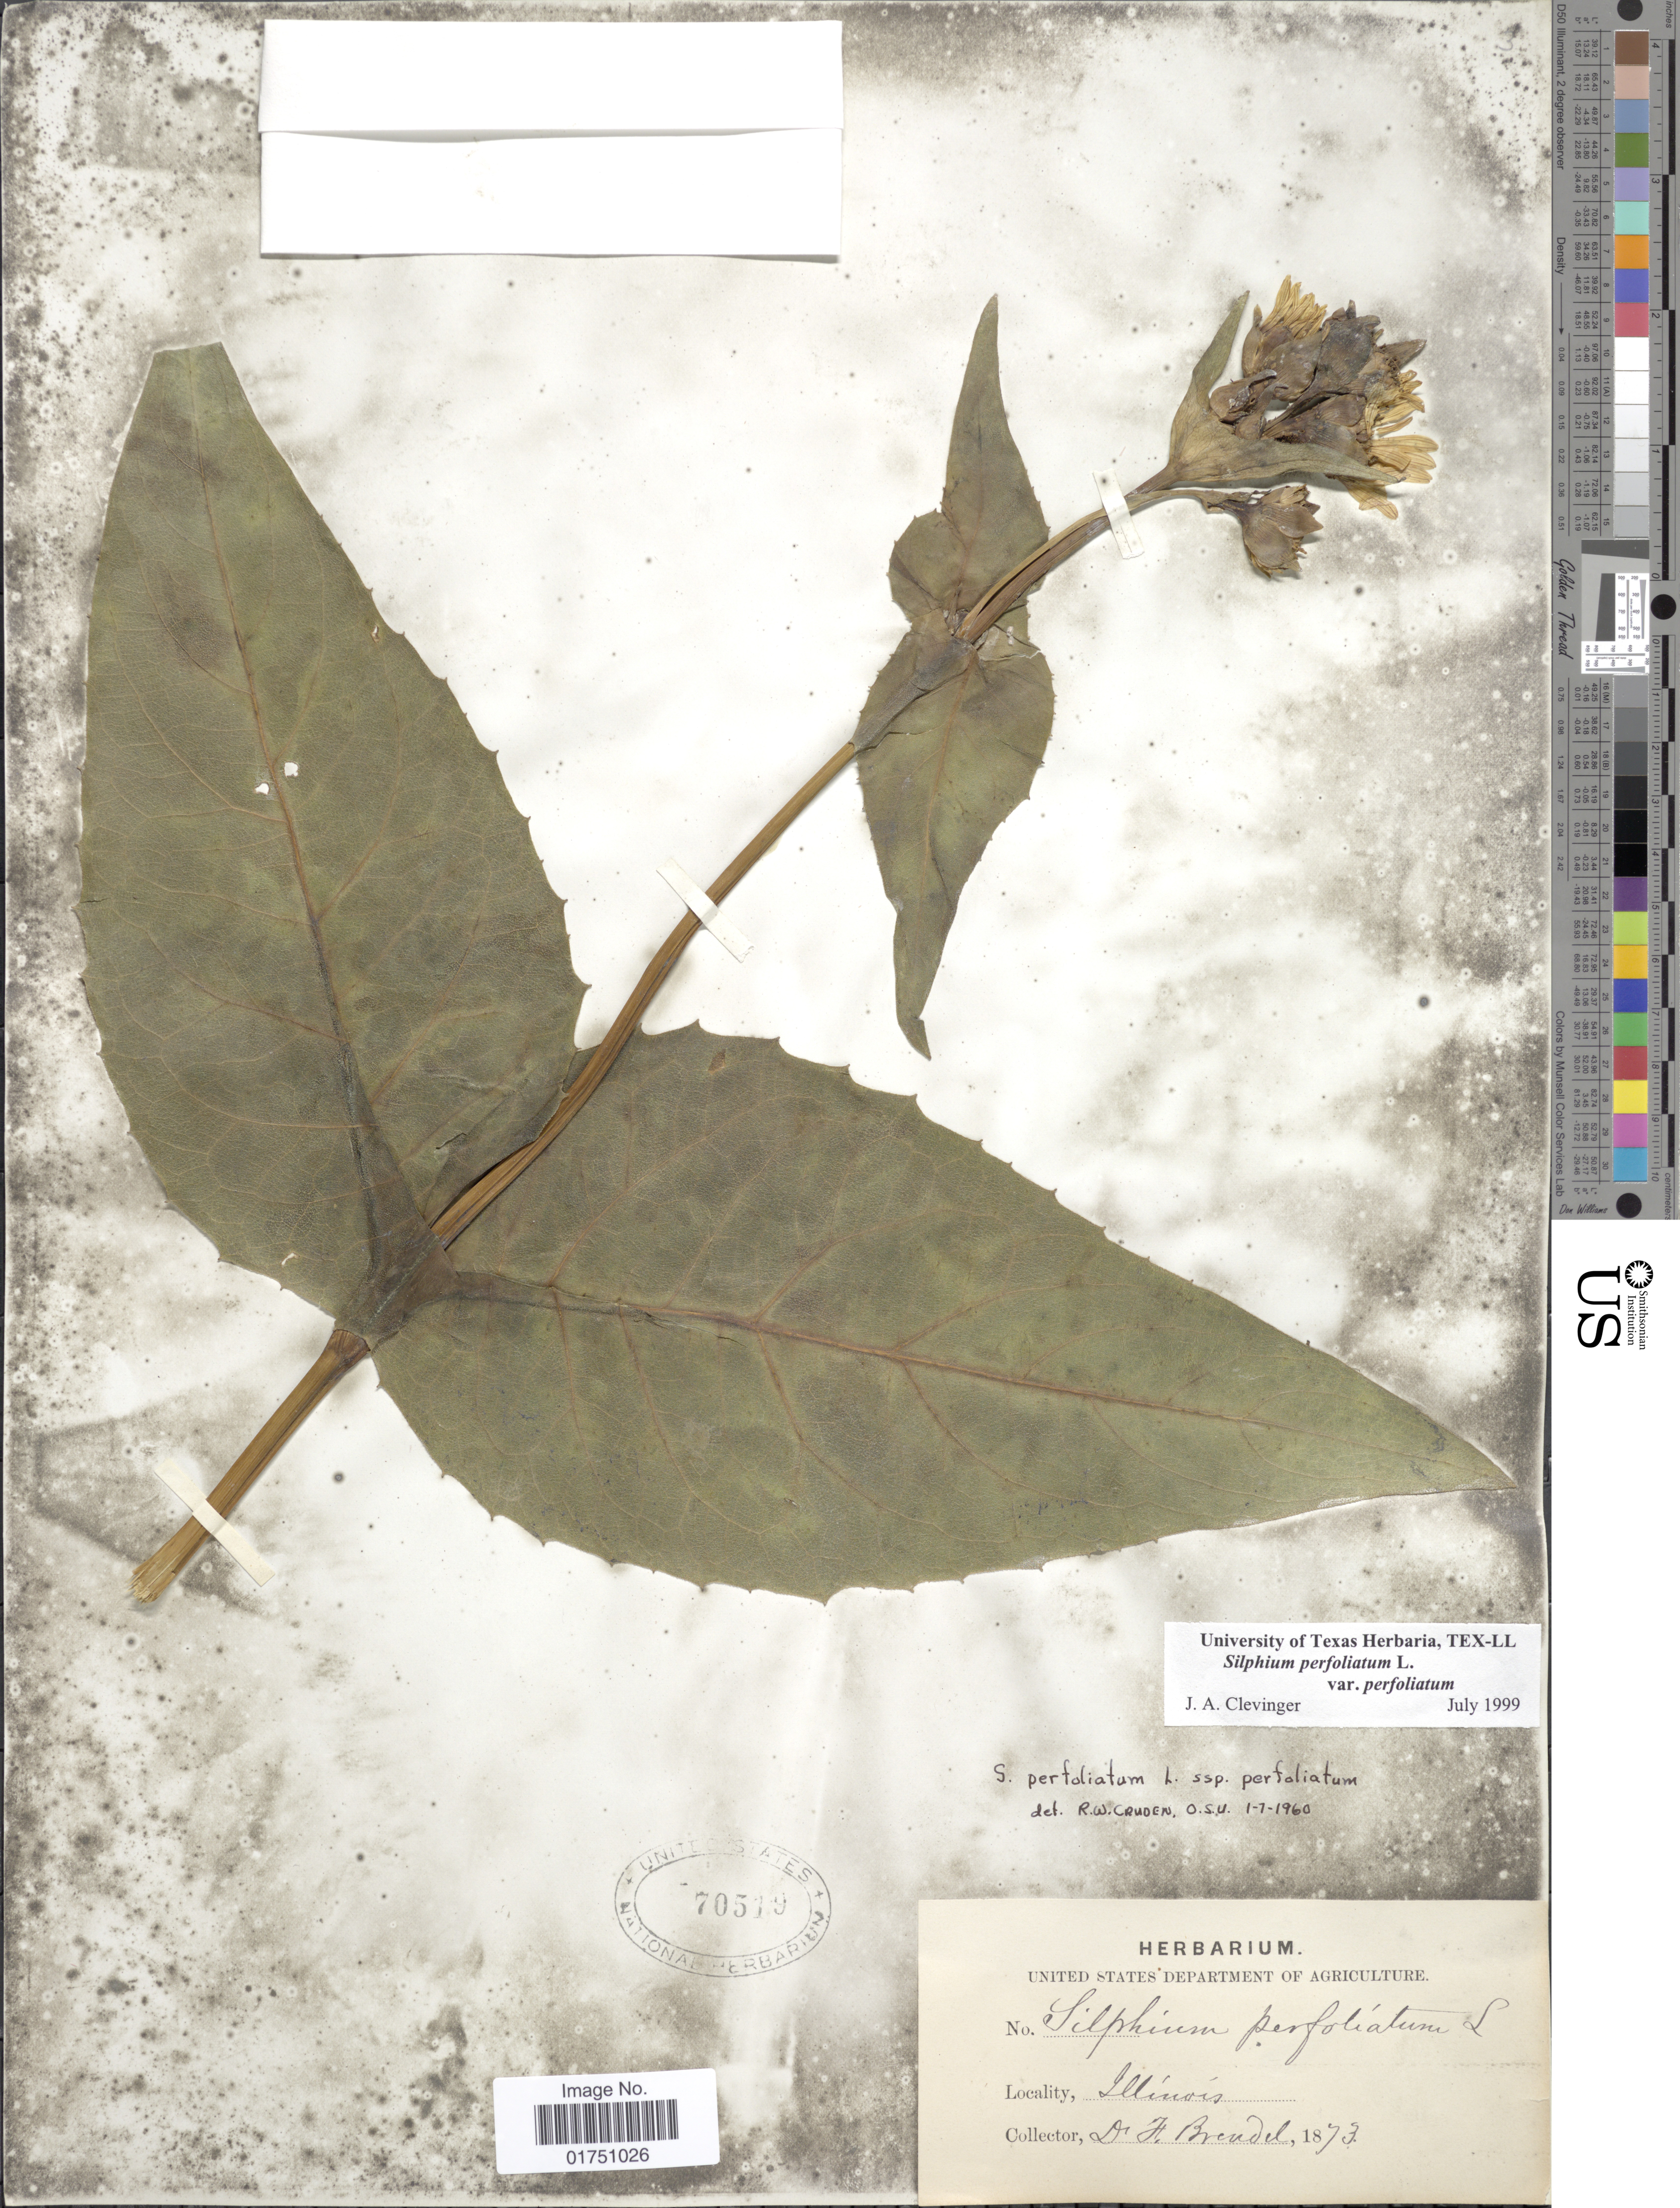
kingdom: Plantae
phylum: Tracheophyta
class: Magnoliopsida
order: Asterales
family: Asteraceae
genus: Silphium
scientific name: Silphium perfoliatum var. perfoliatum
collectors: F. Brendel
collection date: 1873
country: United States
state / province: Illinois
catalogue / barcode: US 70519